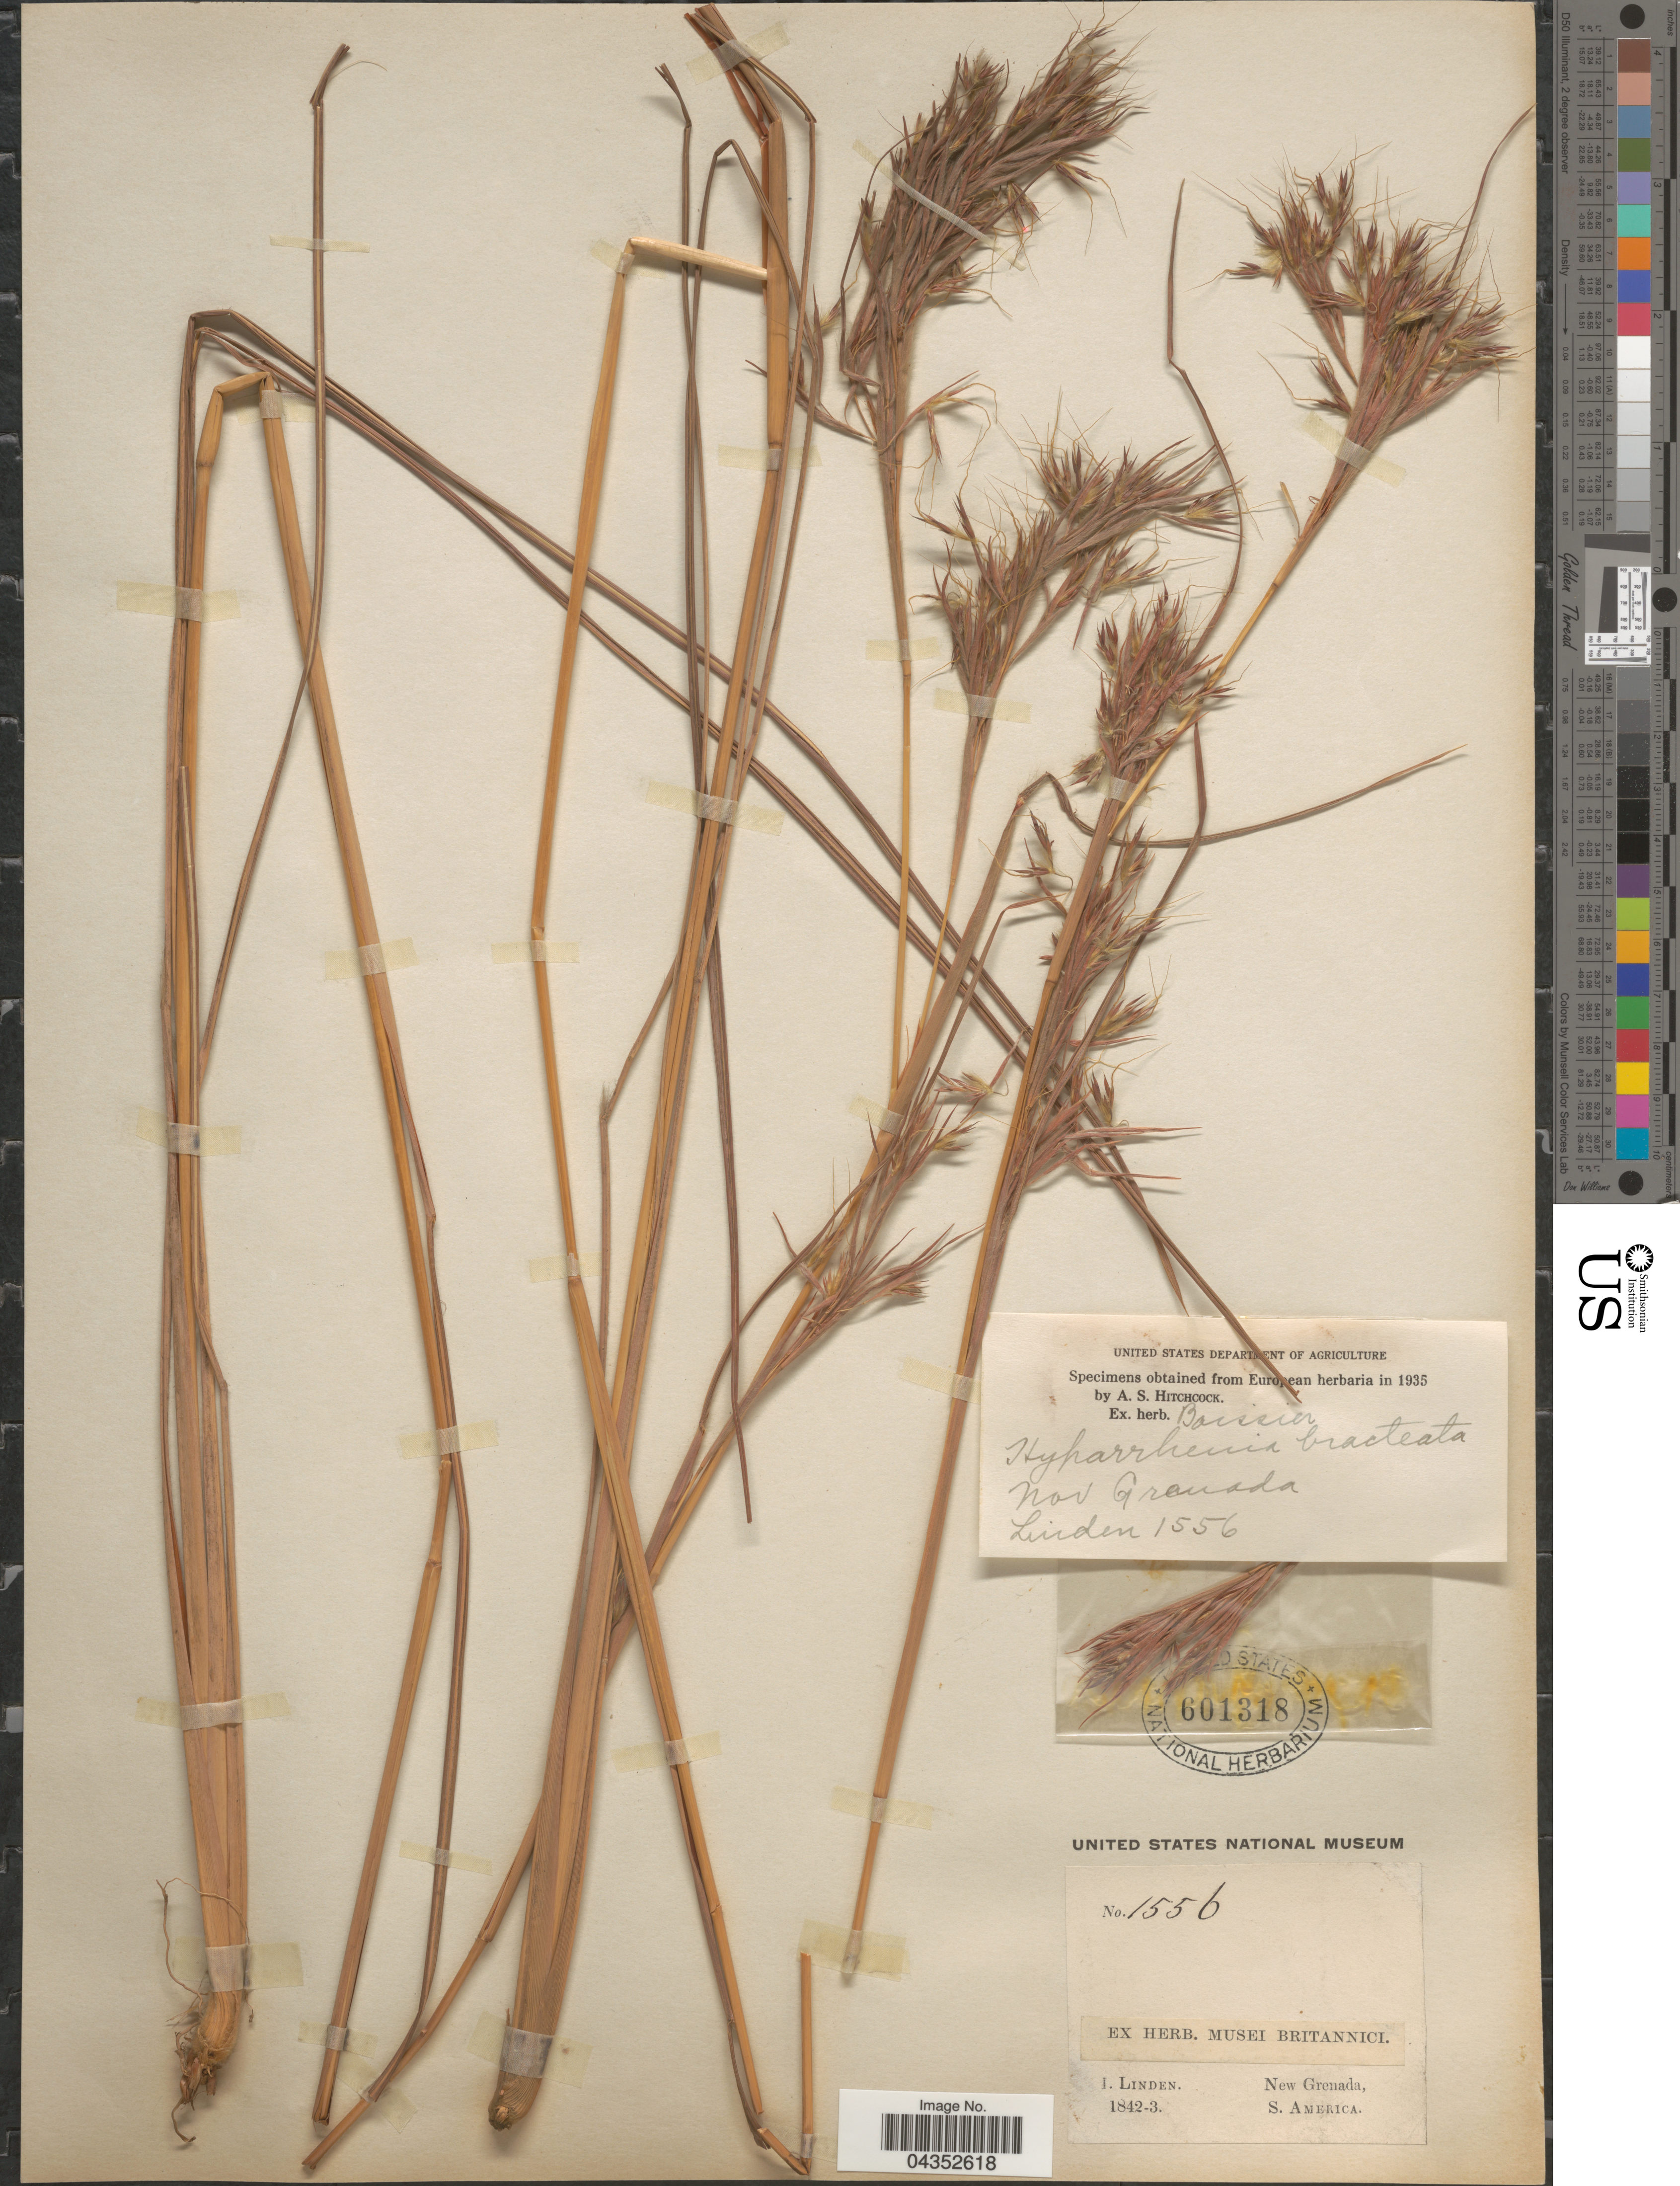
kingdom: Plantae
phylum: Tracheophyta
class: Liliopsida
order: Poales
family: Poaceae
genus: Hyparrhenia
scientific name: Hyparrhenia bracteata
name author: (Humb. & Bonpl.) Stapf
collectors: I. Linden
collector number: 1556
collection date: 1842/1843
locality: Nov. Grenada.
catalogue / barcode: US 601318